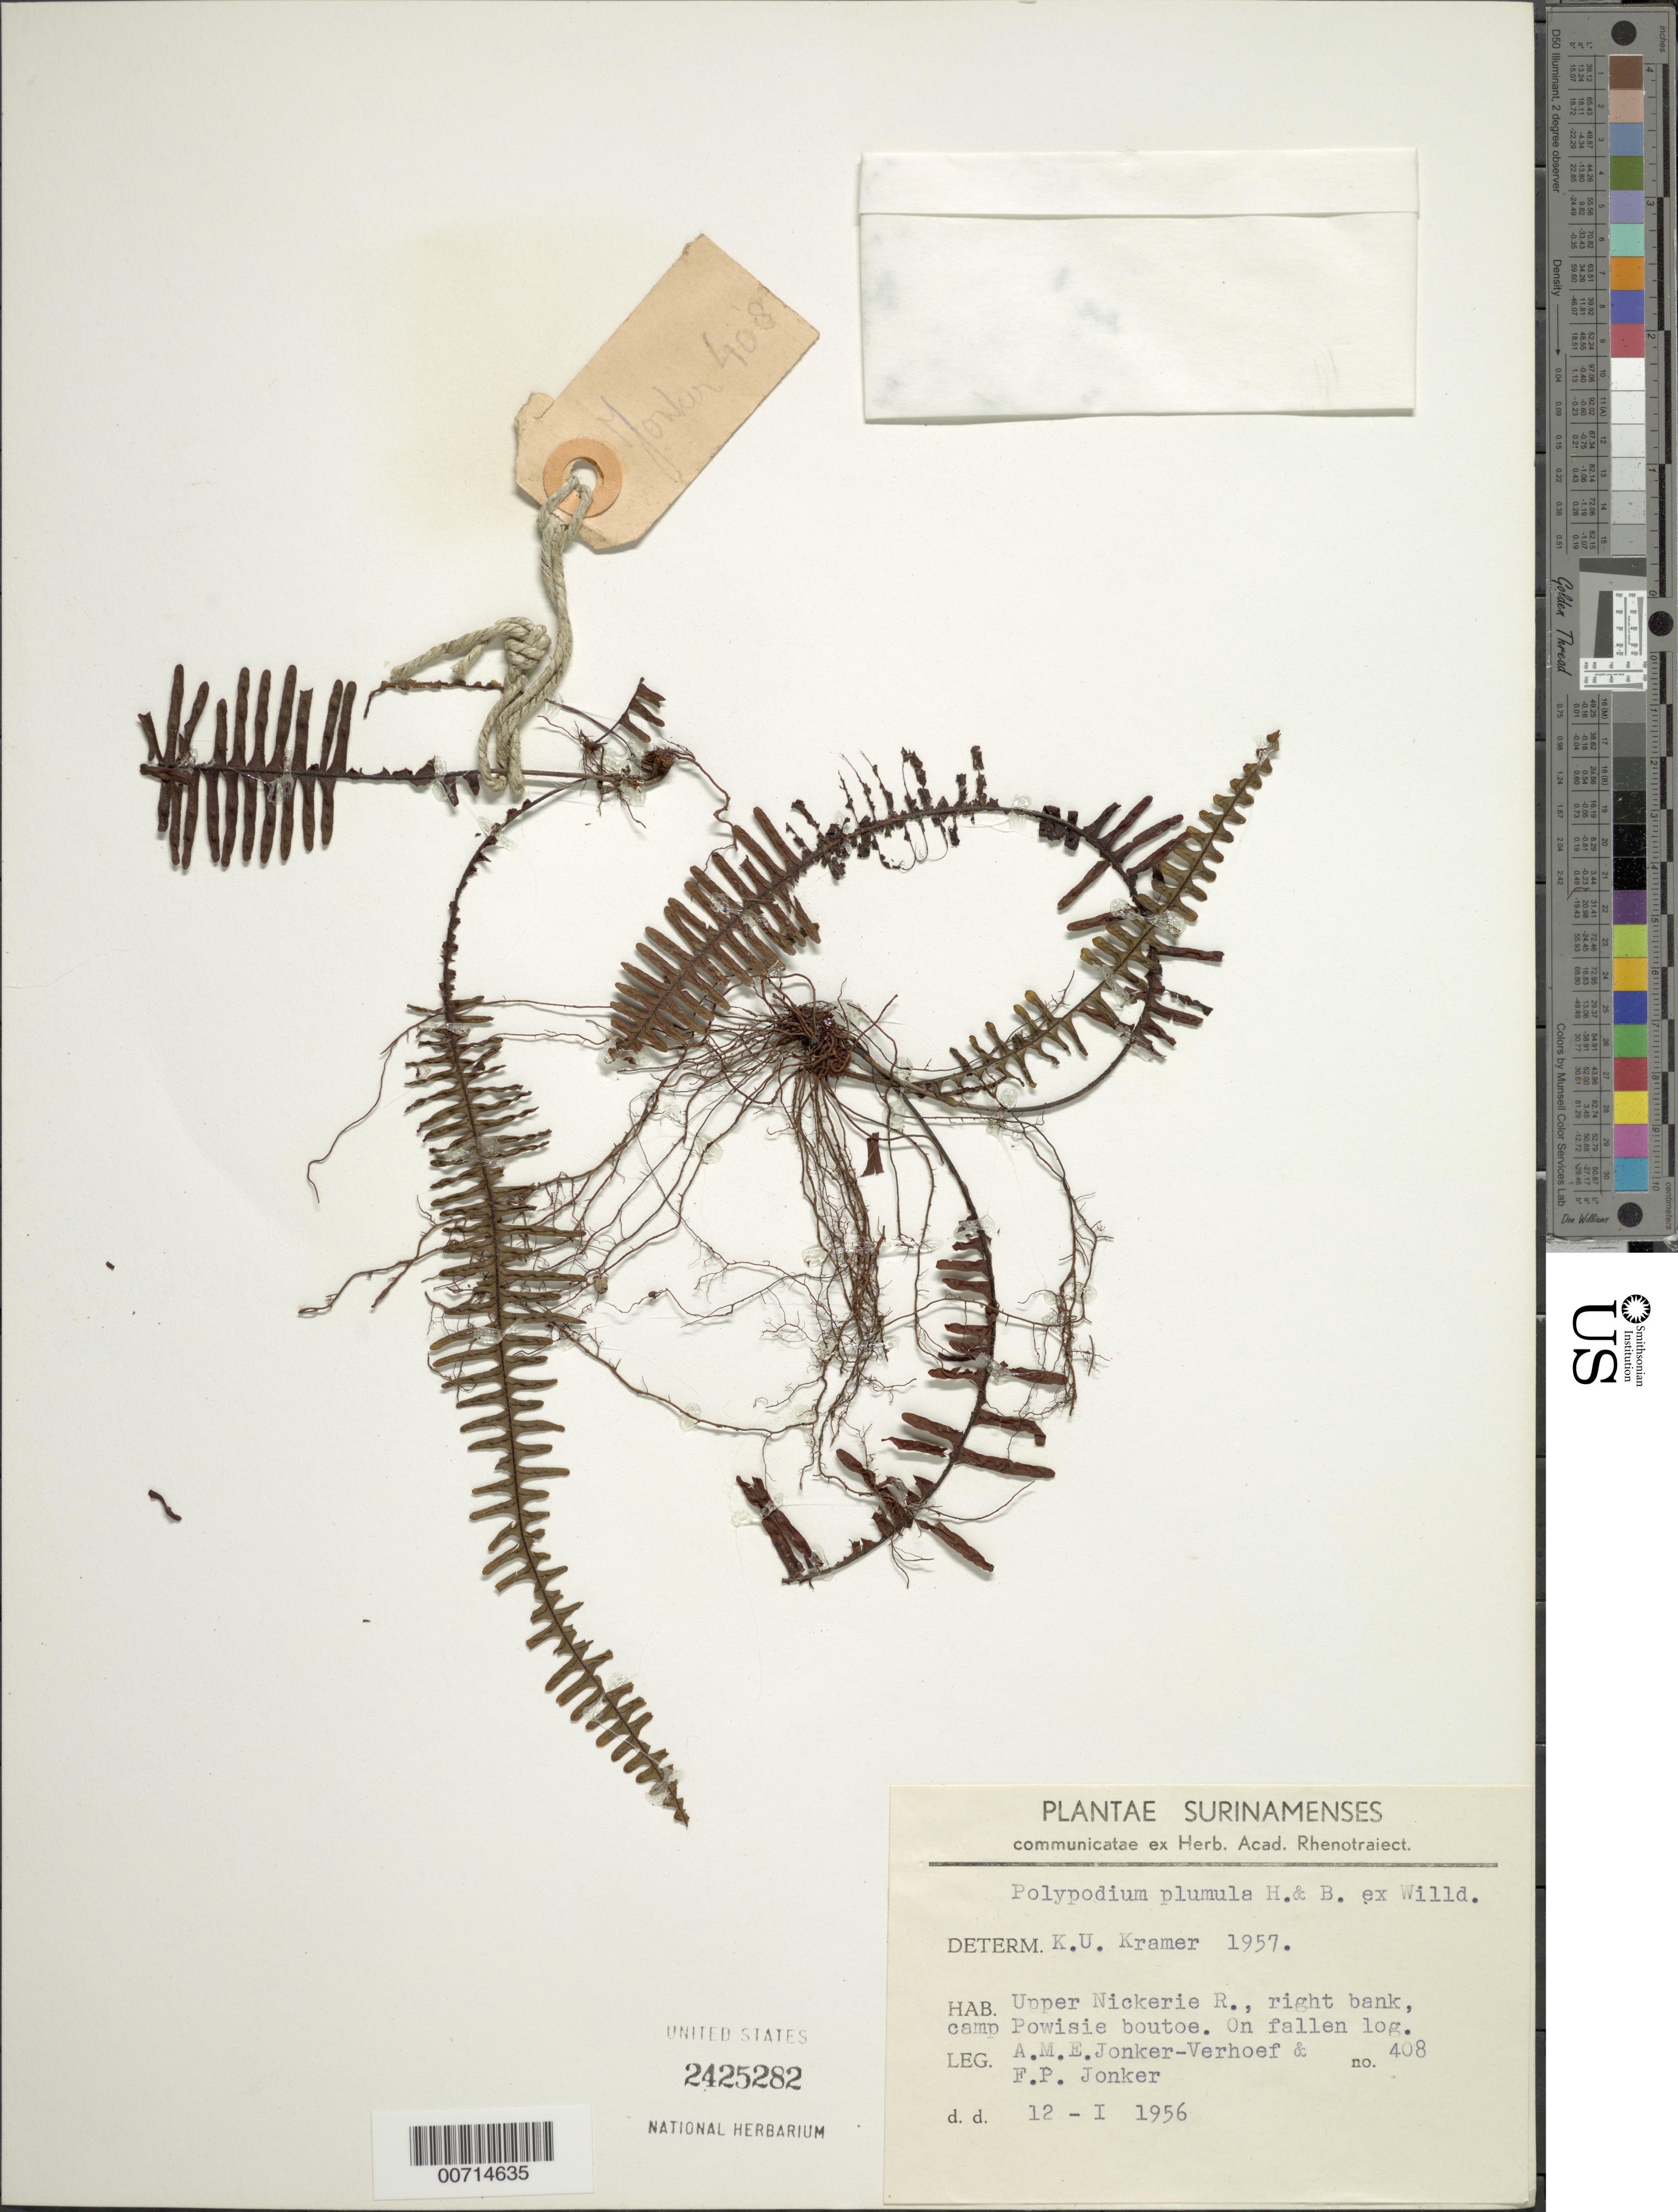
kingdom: Plantae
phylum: Tracheophyta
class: Polypodiopsida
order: Polypodiales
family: Polypodiaceae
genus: Pecluma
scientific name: Pecluma plumula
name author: (Humb. & Bonpl. ex Willd.) M.G. Price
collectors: A. M. Jonker & F. P. Jonker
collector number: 408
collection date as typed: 12-Jan-56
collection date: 1956-01-12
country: Suriname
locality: Upper Nickerie River, camp Powisie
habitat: On fallen log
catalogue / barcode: US 2425282